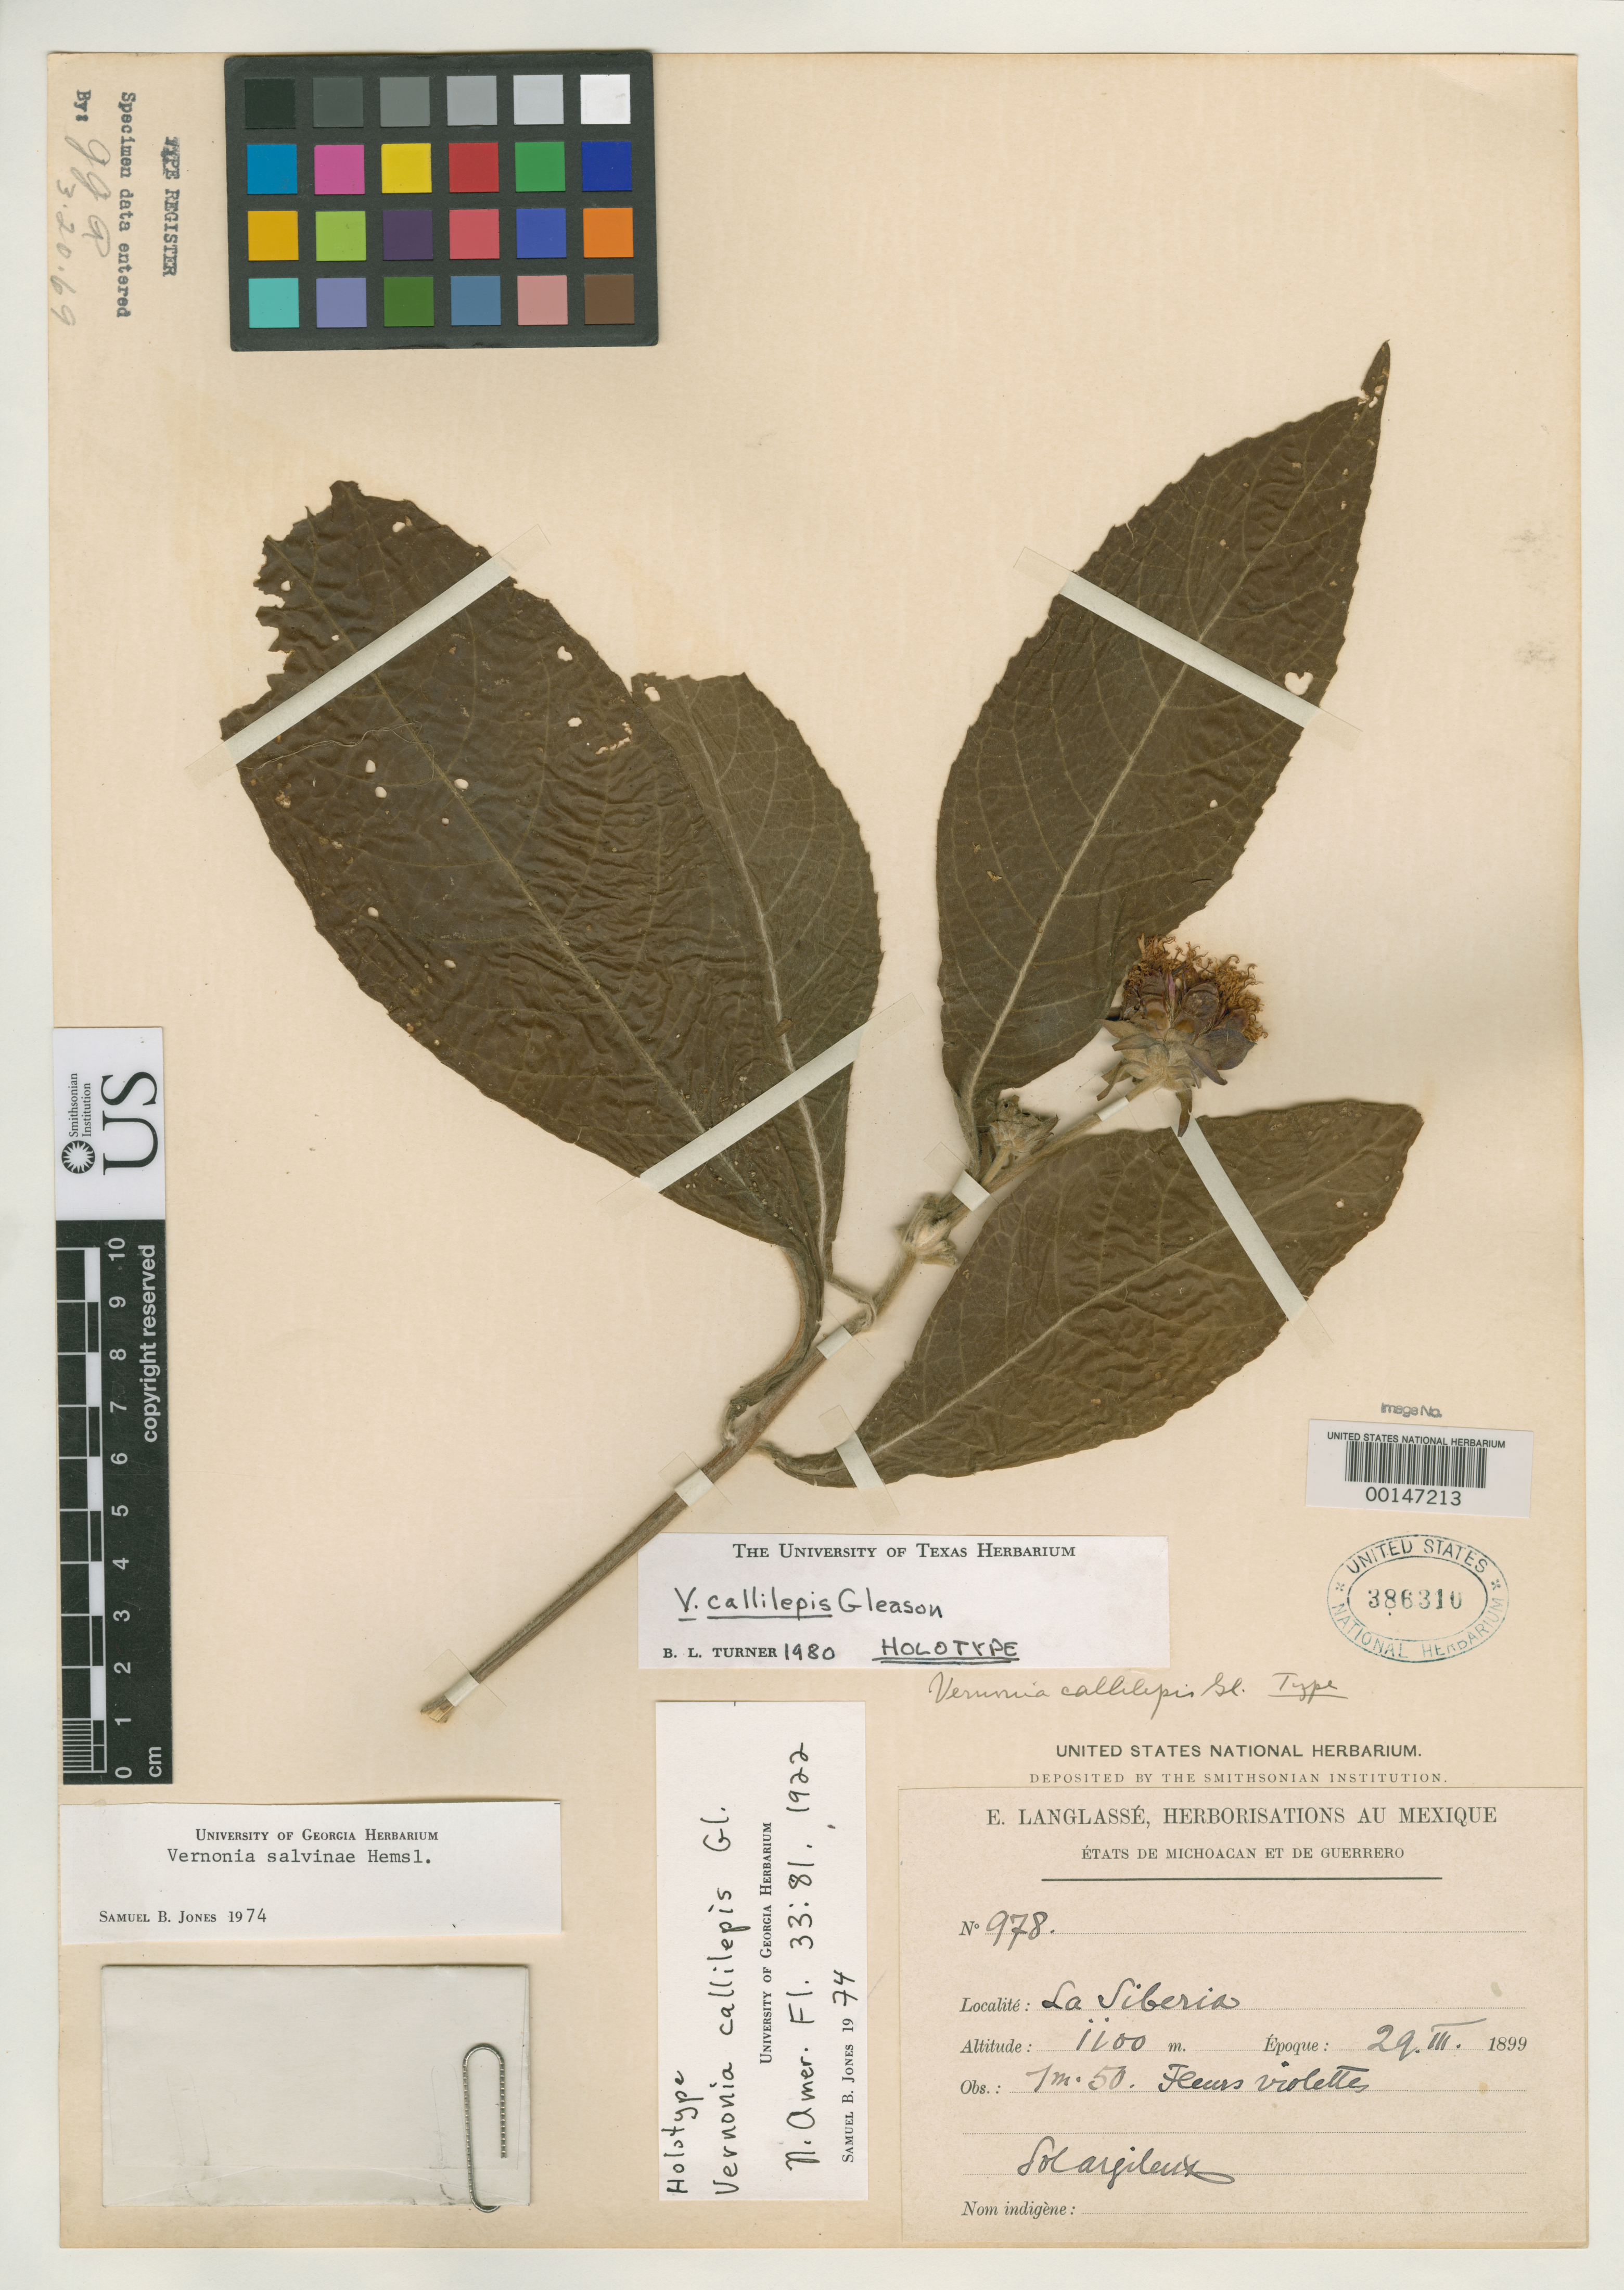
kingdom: Plantae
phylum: Tracheophyta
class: Magnoliopsida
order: Asterales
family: Asteraceae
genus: Vernonia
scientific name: Vernonia callilepis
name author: Gleason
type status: Type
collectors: E. Langlassé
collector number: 978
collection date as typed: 29 Mar 1899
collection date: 1899-03-29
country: Mexico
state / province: Guerrero / Michoacán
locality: La Liberia.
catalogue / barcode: US 386310